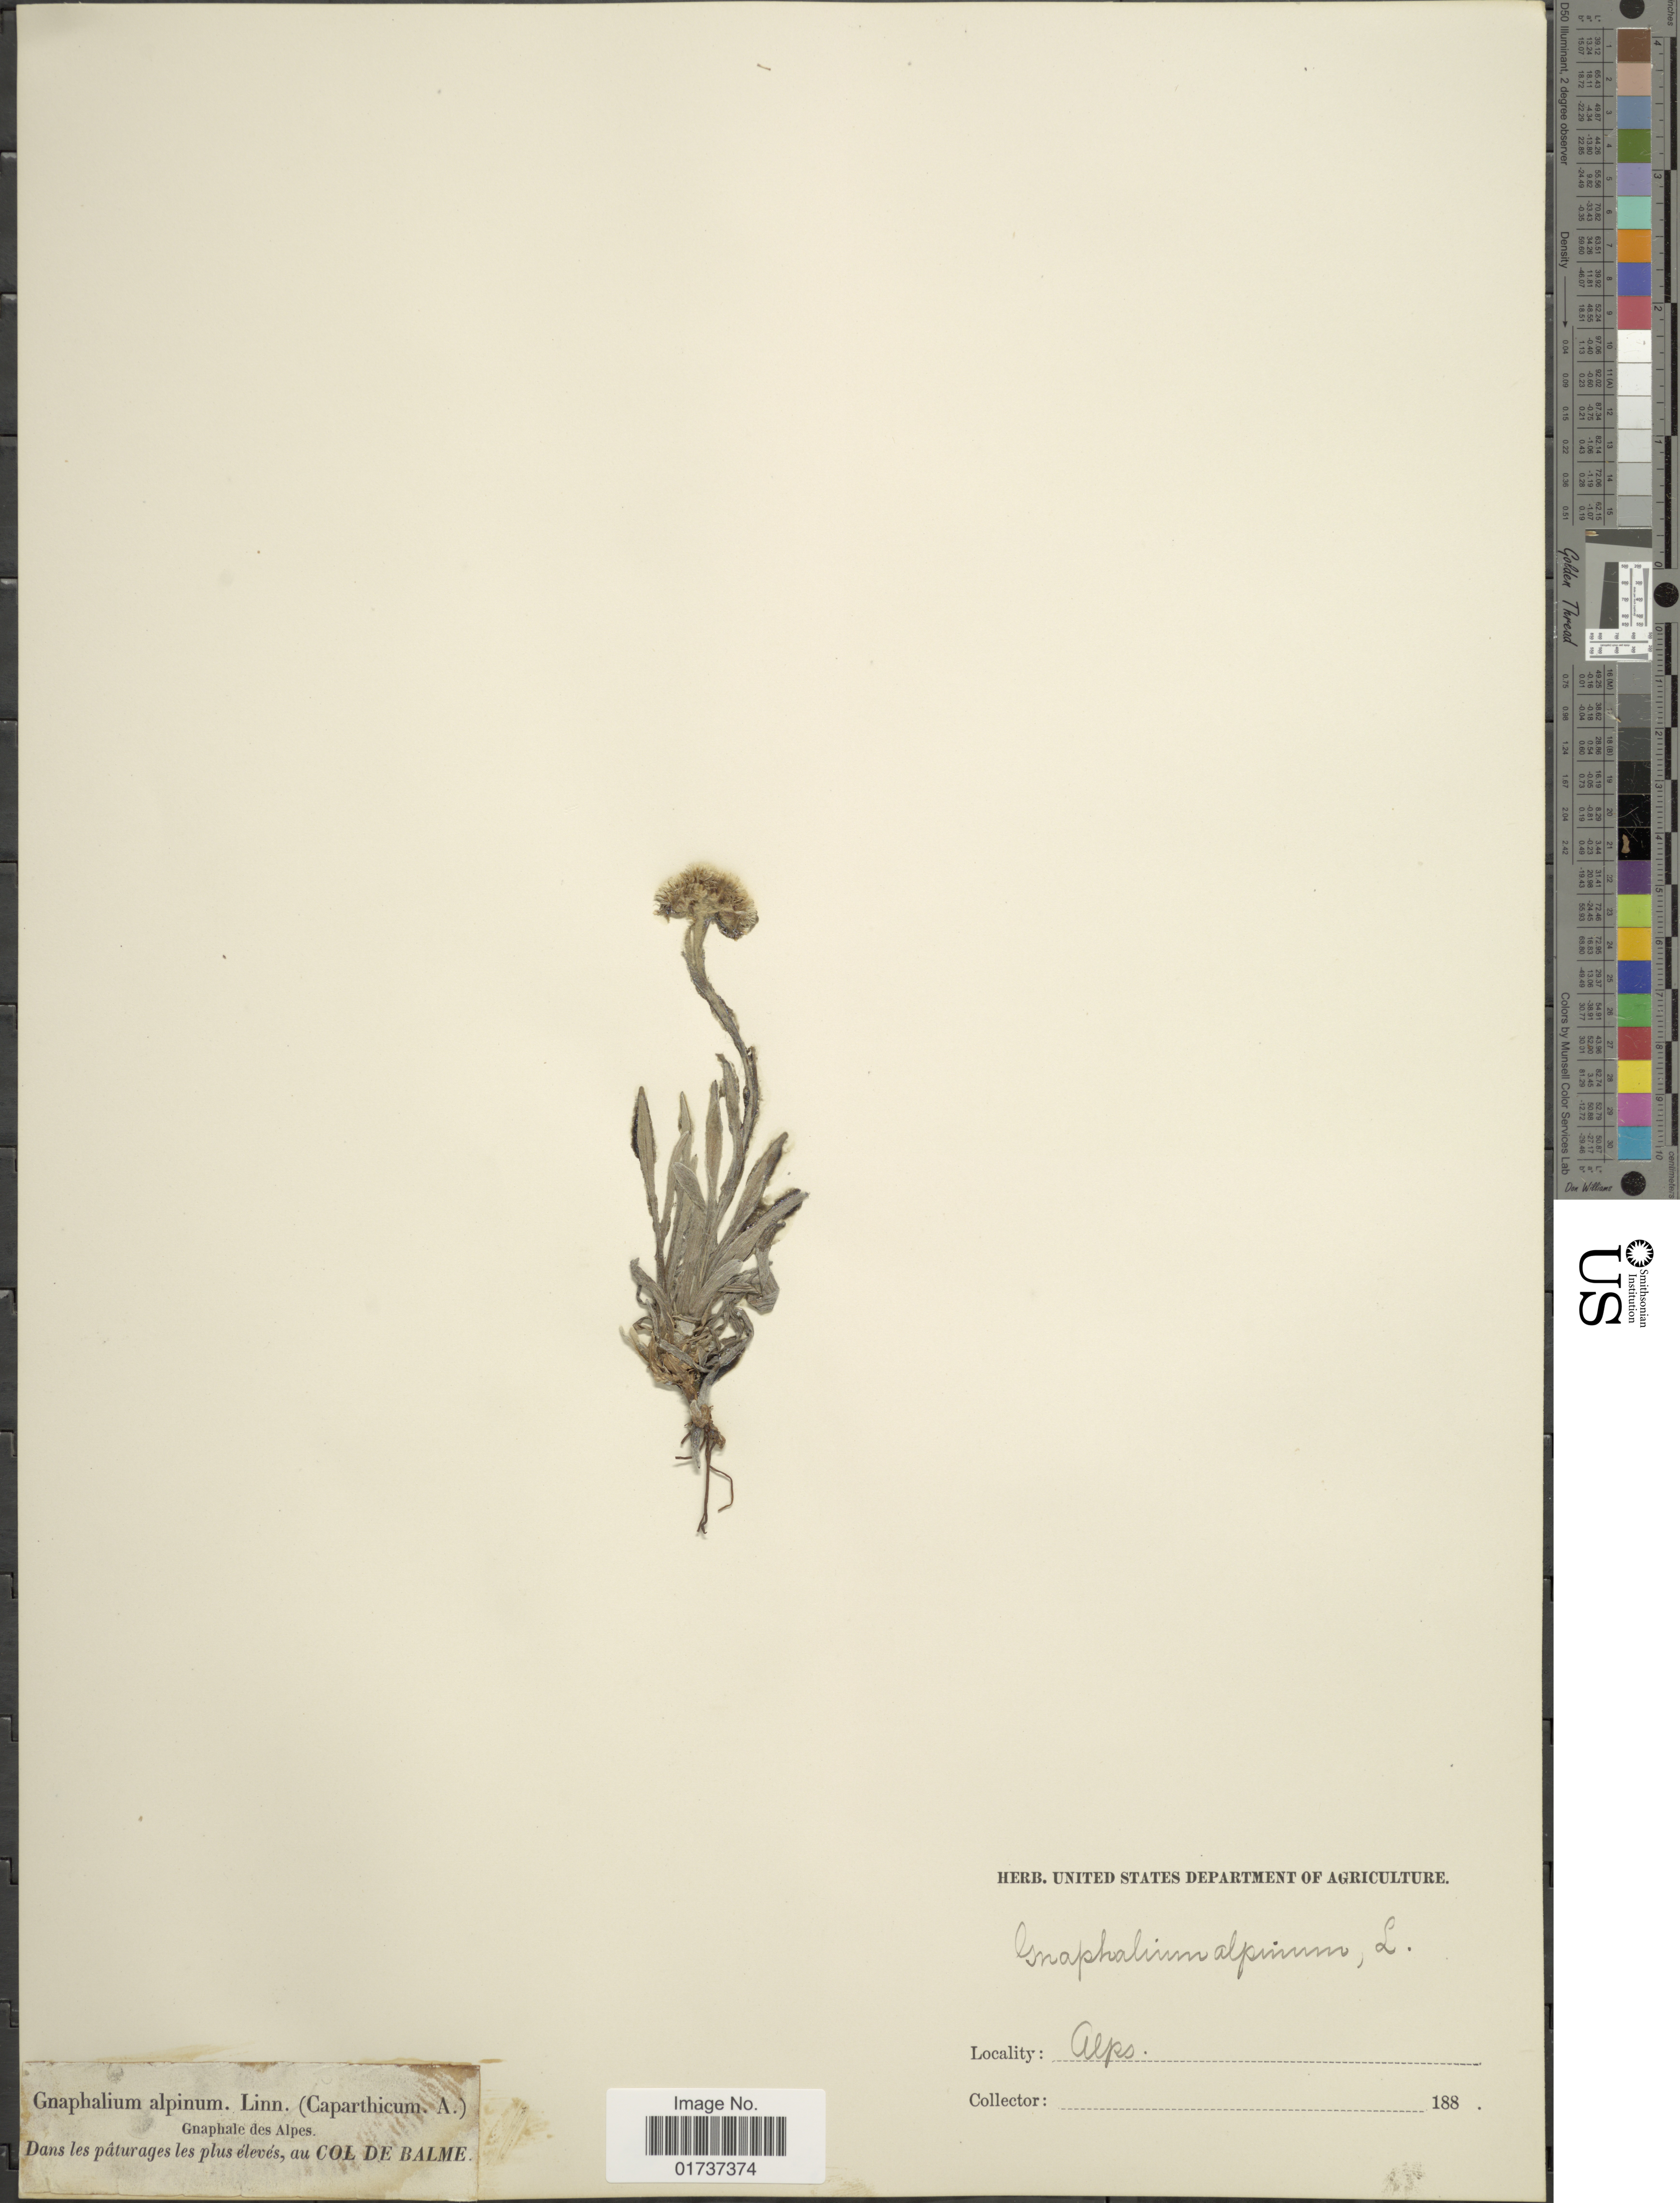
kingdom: Plantae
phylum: Tracheophyta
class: Magnoliopsida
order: Asterales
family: Asteraceae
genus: Gnaphalium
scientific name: Gnaphalium alpinum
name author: L.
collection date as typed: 188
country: Switzerland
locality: Gnaphale des Alpes, Dans des pâturages les plus élevés, Col de Balme